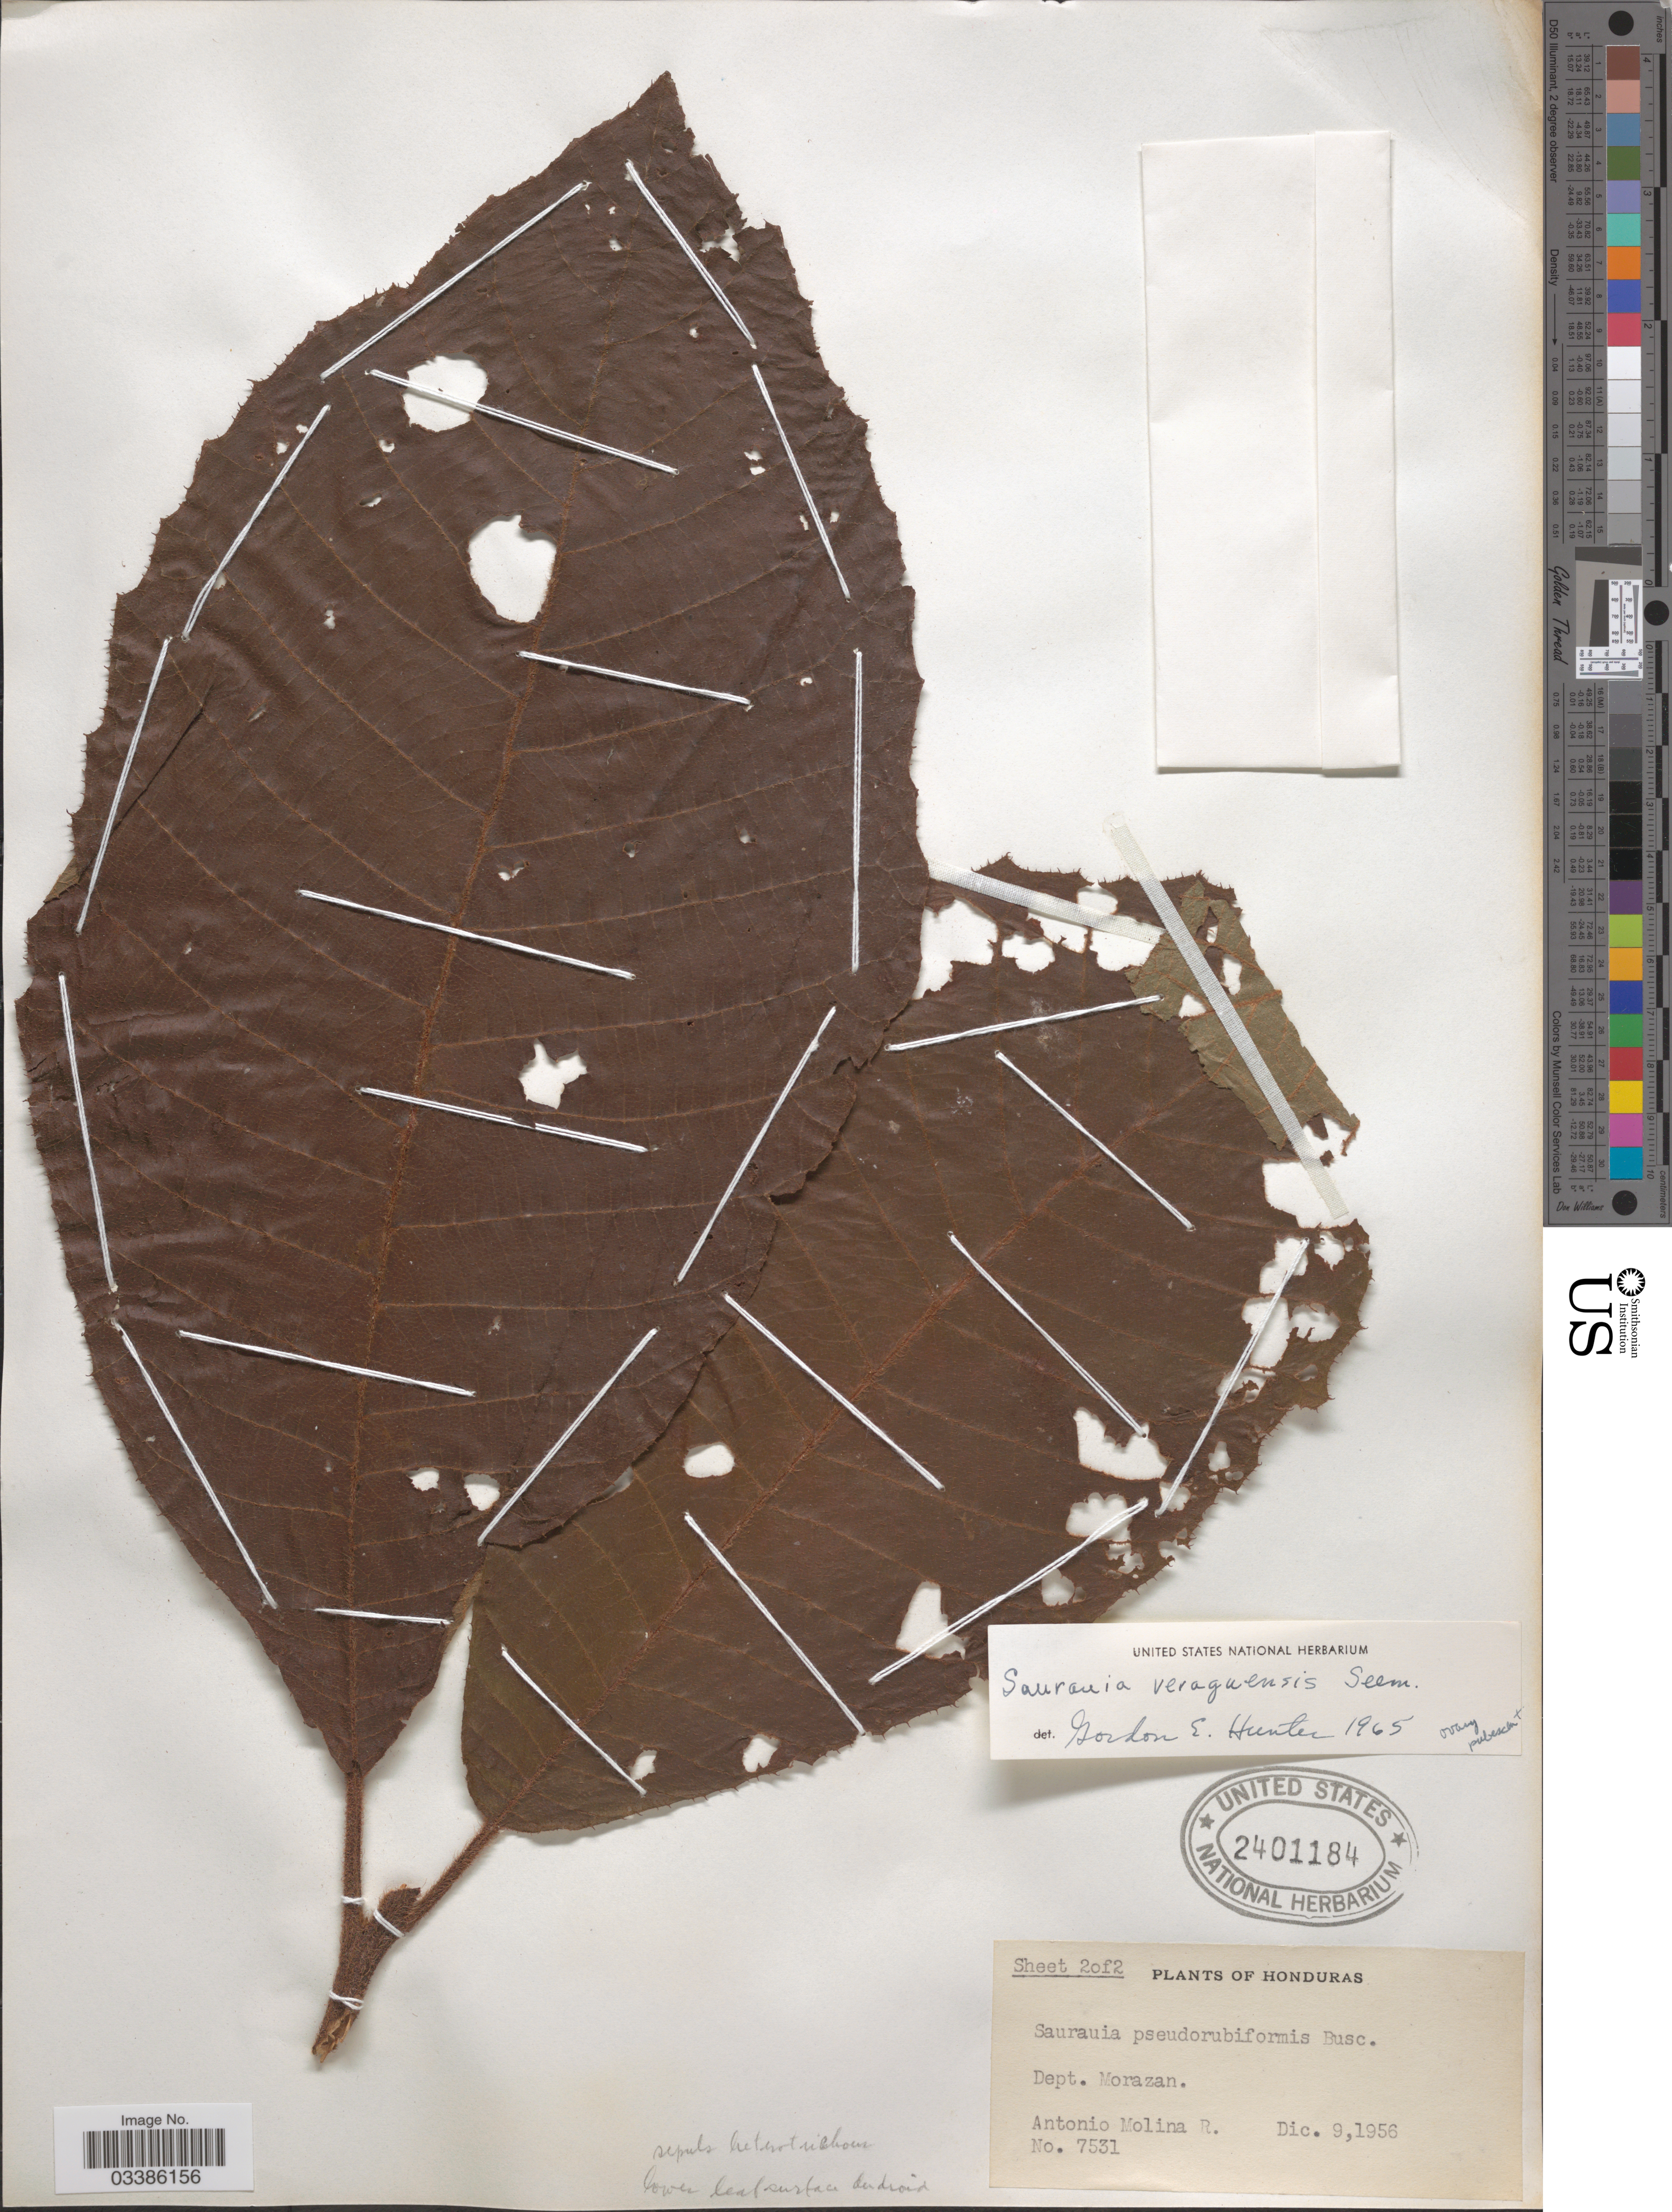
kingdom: Plantae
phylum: Tracheophyta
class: Magnoliopsida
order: Ericales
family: Actinidiaceae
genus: Saurauia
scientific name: Saurauia veraguasensis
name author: Seem.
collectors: A. Molina R.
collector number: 7531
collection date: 1956-12-09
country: Honduras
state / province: Fco. Morazán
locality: Dept. Morazan.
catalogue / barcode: US 2401184